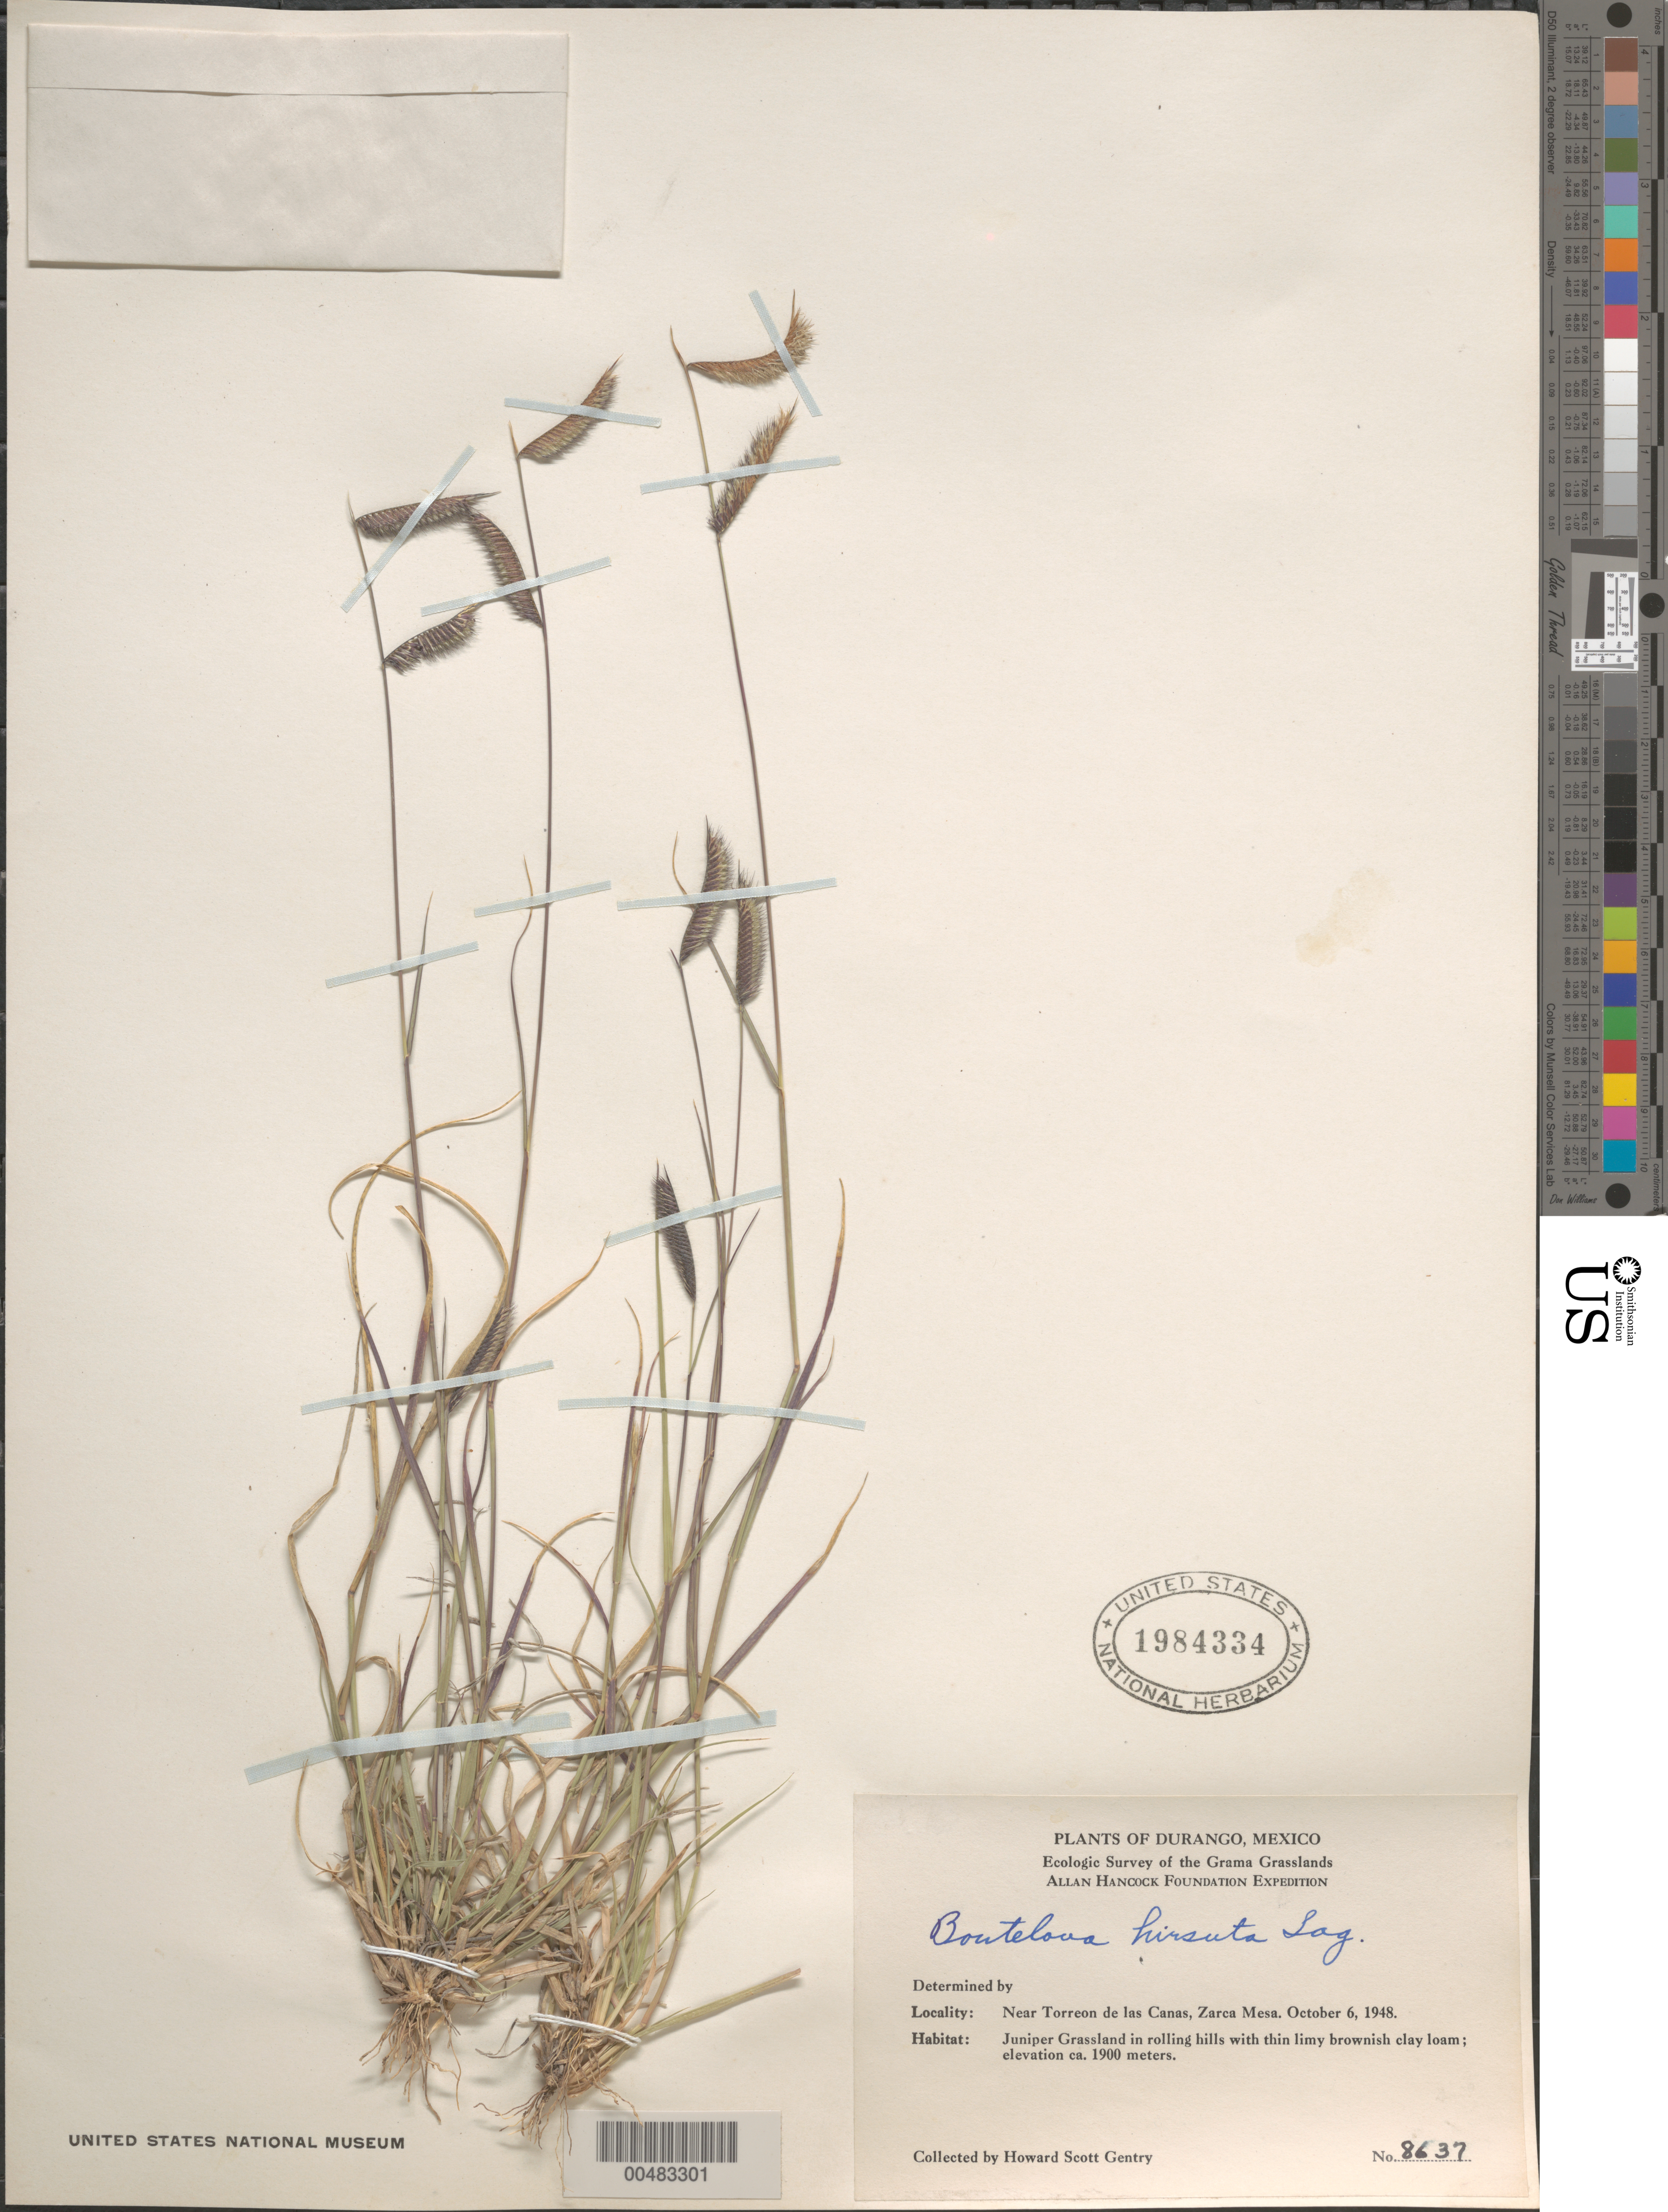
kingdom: Plantae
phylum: Tracheophyta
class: Liliopsida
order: Poales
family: Poaceae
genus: Bouteloua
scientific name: Bouteloua hirsuta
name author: Lag.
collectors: H. S. Gentry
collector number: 8637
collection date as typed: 6 Oct 1948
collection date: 1948-10-06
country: Mexico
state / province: Durango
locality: Near Torreon de las Canas, Zarca Mesa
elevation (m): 1900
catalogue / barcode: US 1984334